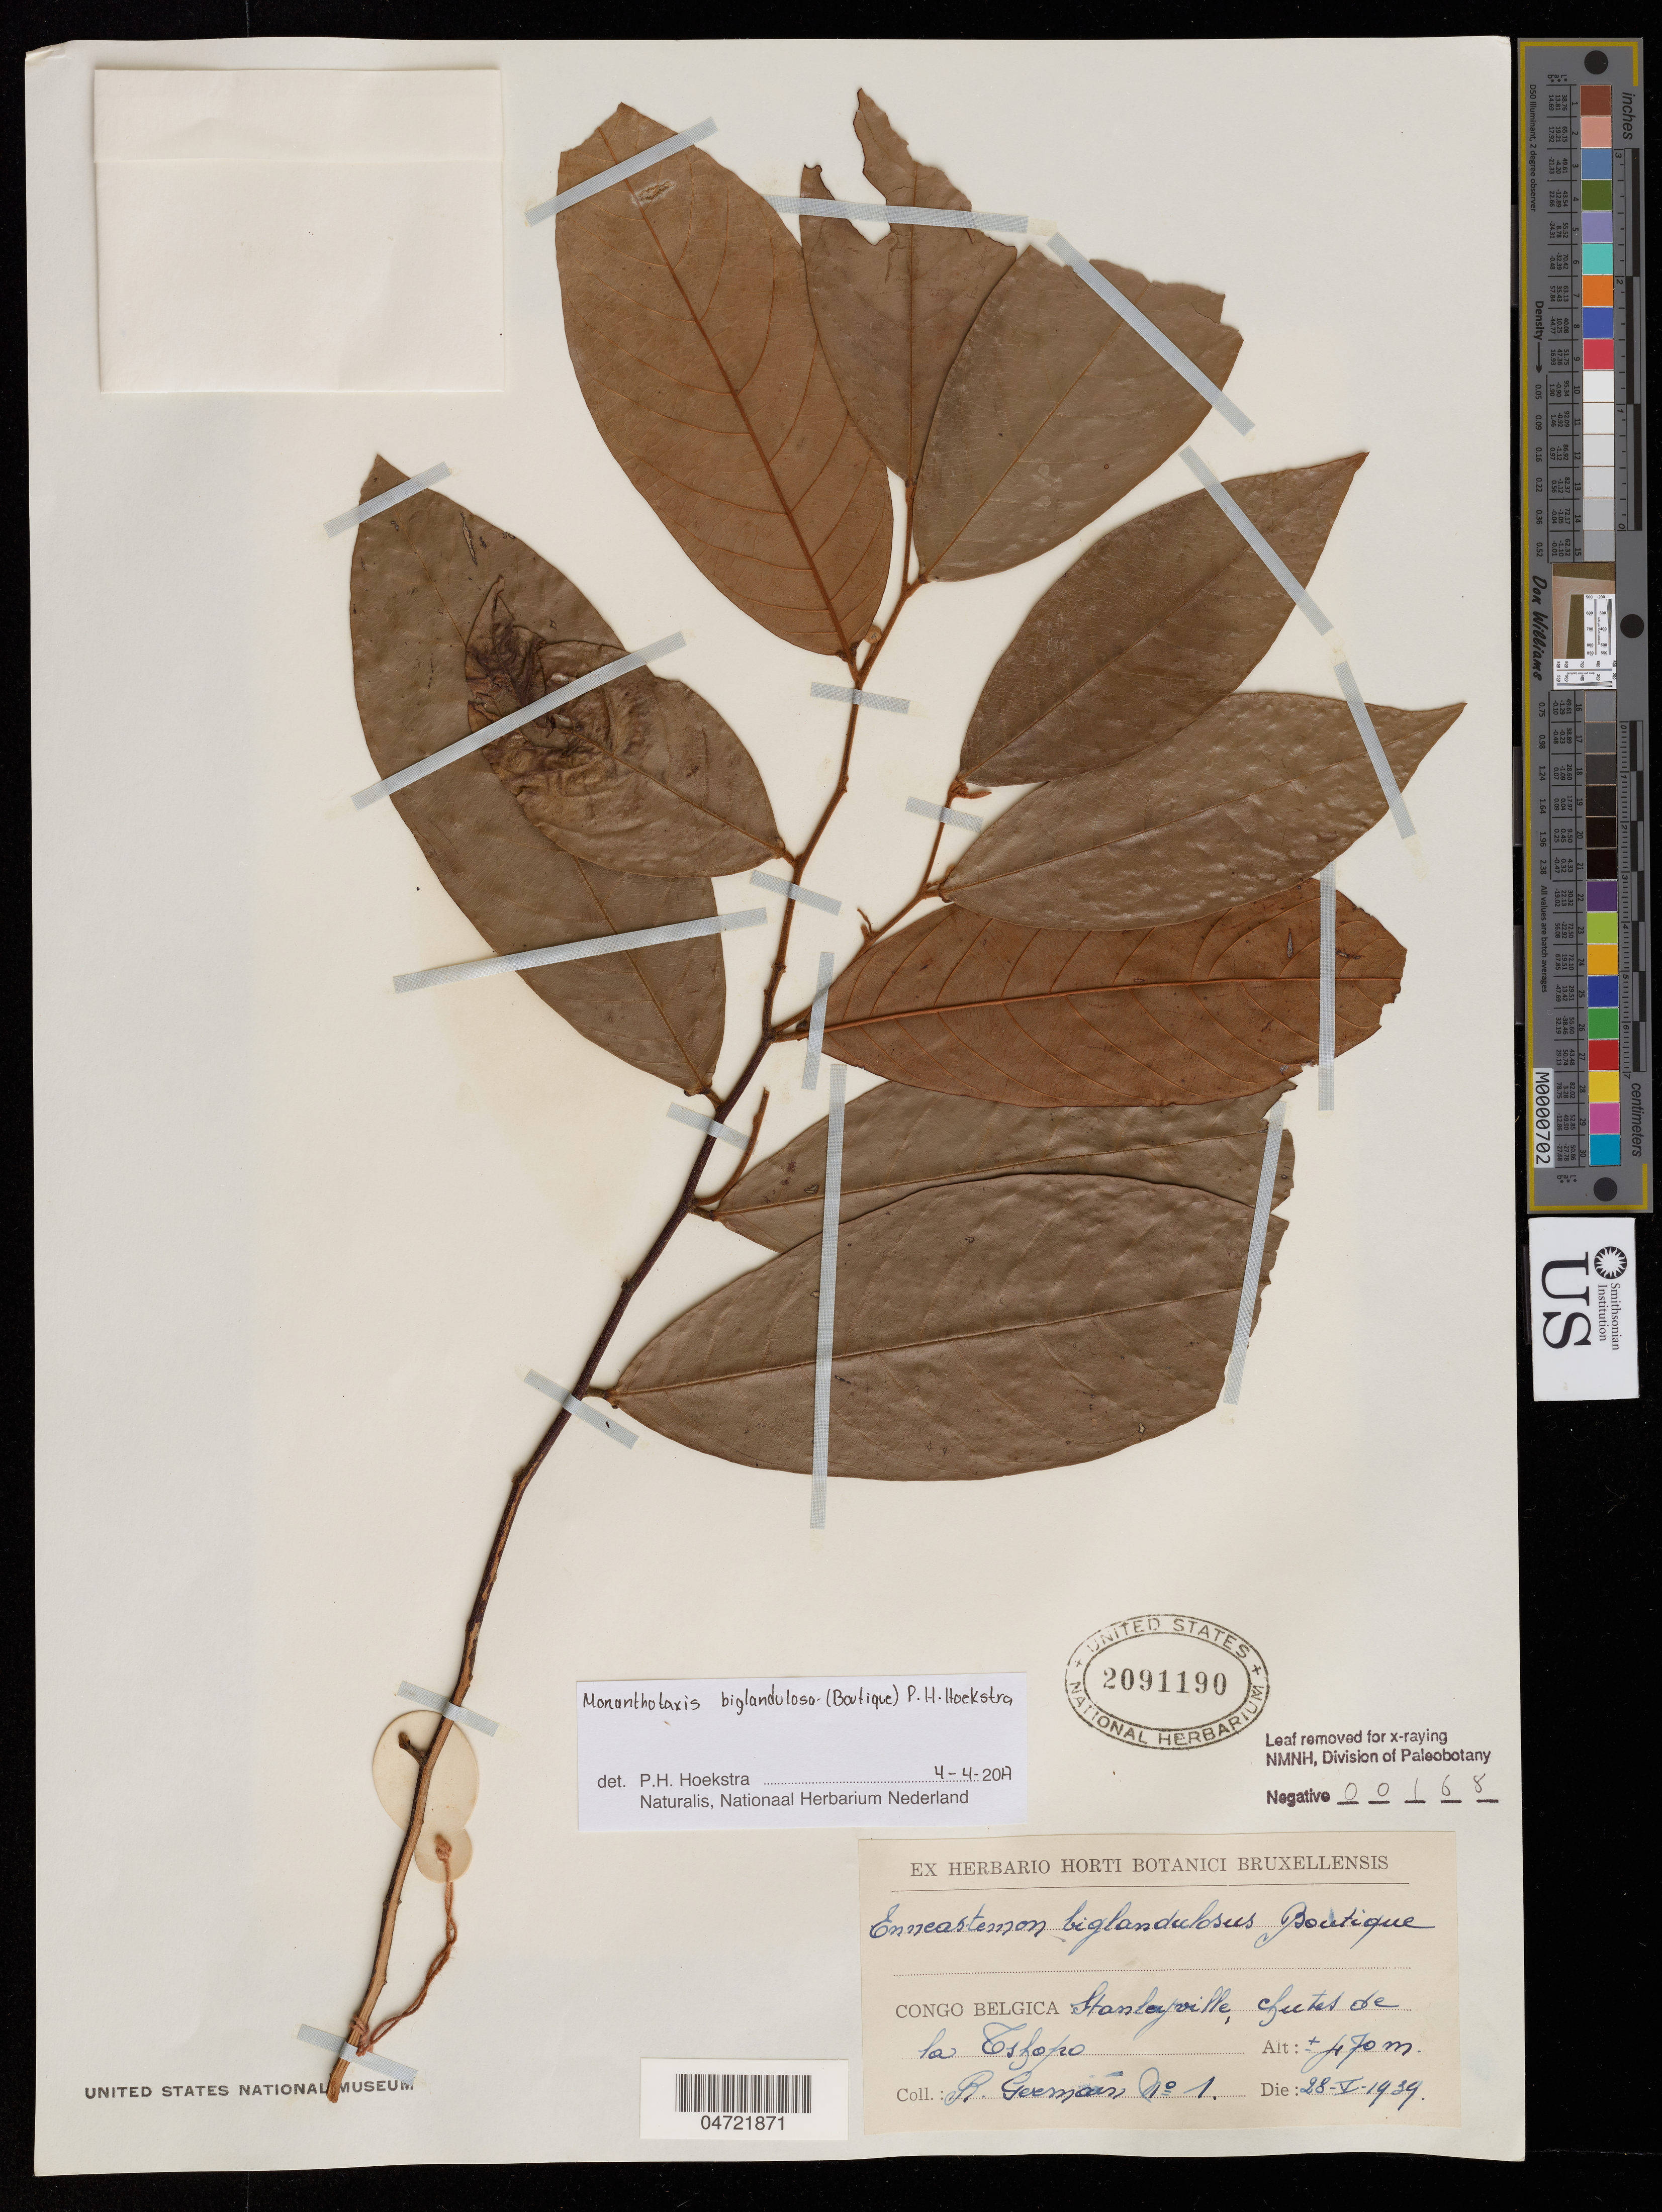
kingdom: Plantae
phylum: Tracheophyta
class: Magnoliopsida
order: Magnoliales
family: Annonaceae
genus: Monanthotaxis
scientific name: Monanthotaxis biglandulosa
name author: (Boutique) P.H. Hoekstra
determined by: Hoekstra, P. H.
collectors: R. Goemairi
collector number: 1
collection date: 1939-05-28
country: Congo, Democratic Republic of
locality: Stanleyville, chutes de la Tshopo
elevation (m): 470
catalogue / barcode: US 2091190